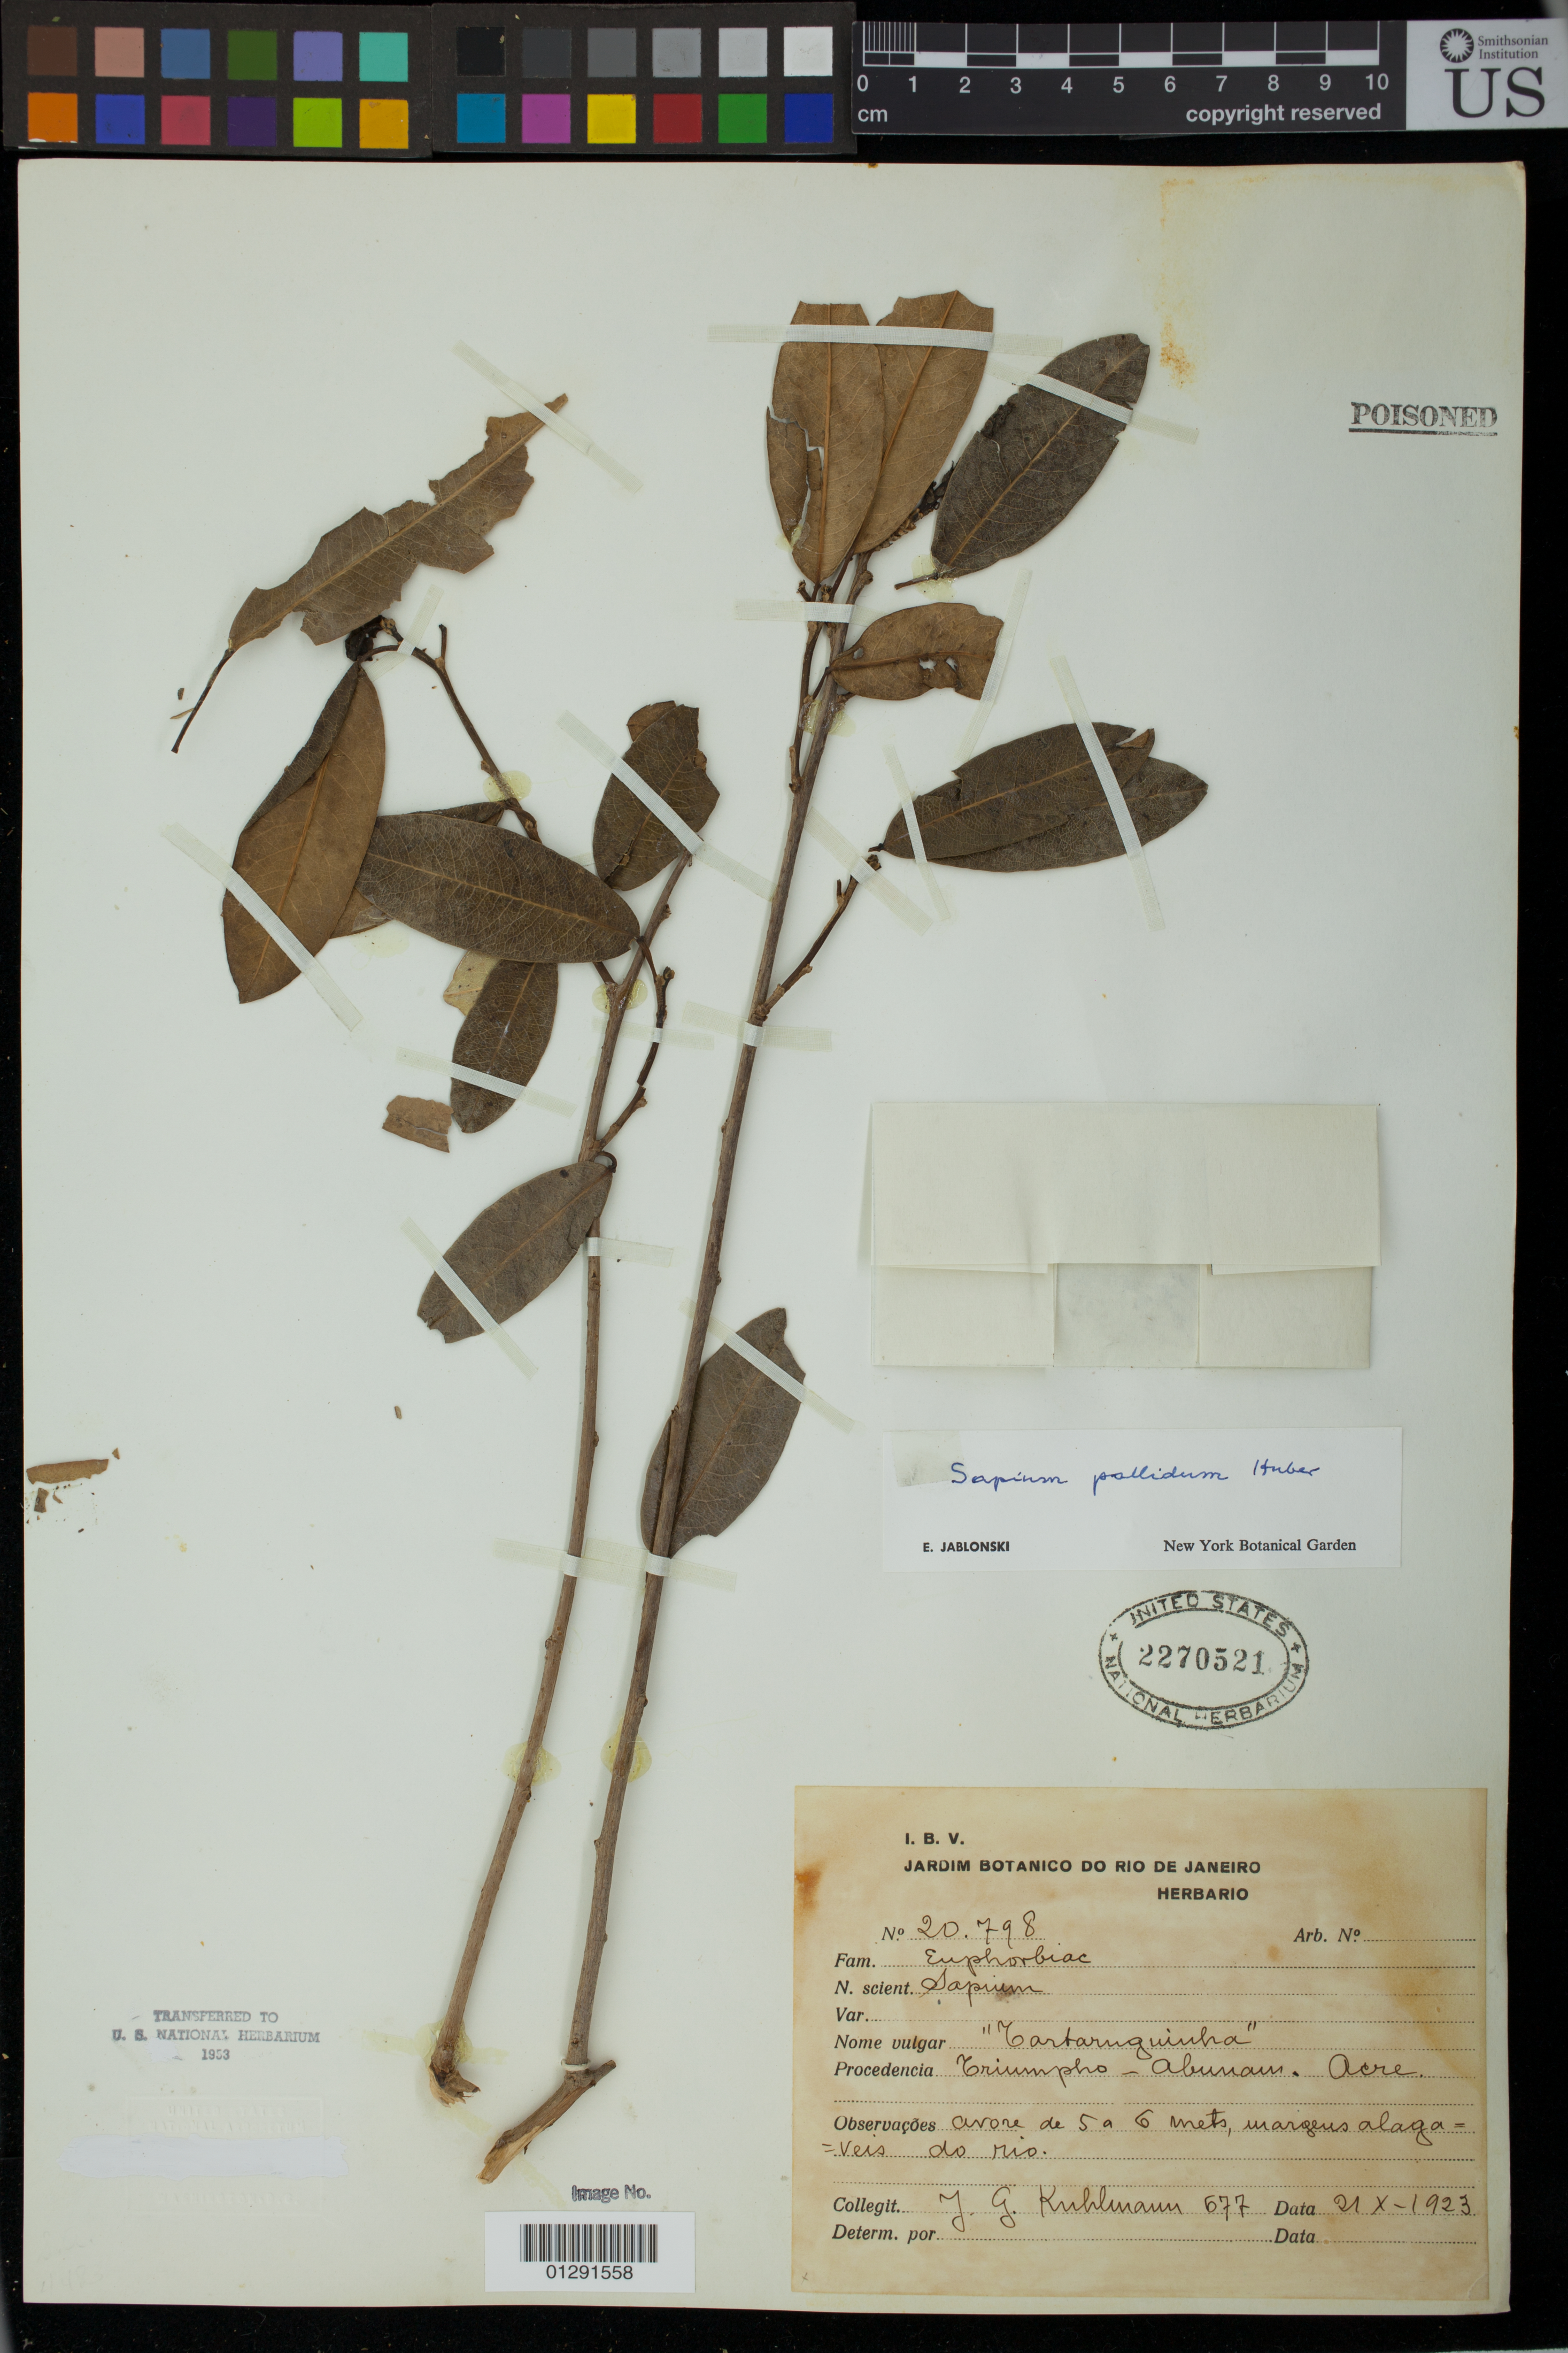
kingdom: Plantae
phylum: Tracheophyta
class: Magnoliopsida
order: Malpighiales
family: Euphorbiaceae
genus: Sapium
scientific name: Sapium pallidum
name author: (Müll. Arg.) Huber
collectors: J. G. Kuhlmann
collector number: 677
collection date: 1923-10-21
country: Brazil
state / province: Acre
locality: Triumpho - Abunam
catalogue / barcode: US 2270521